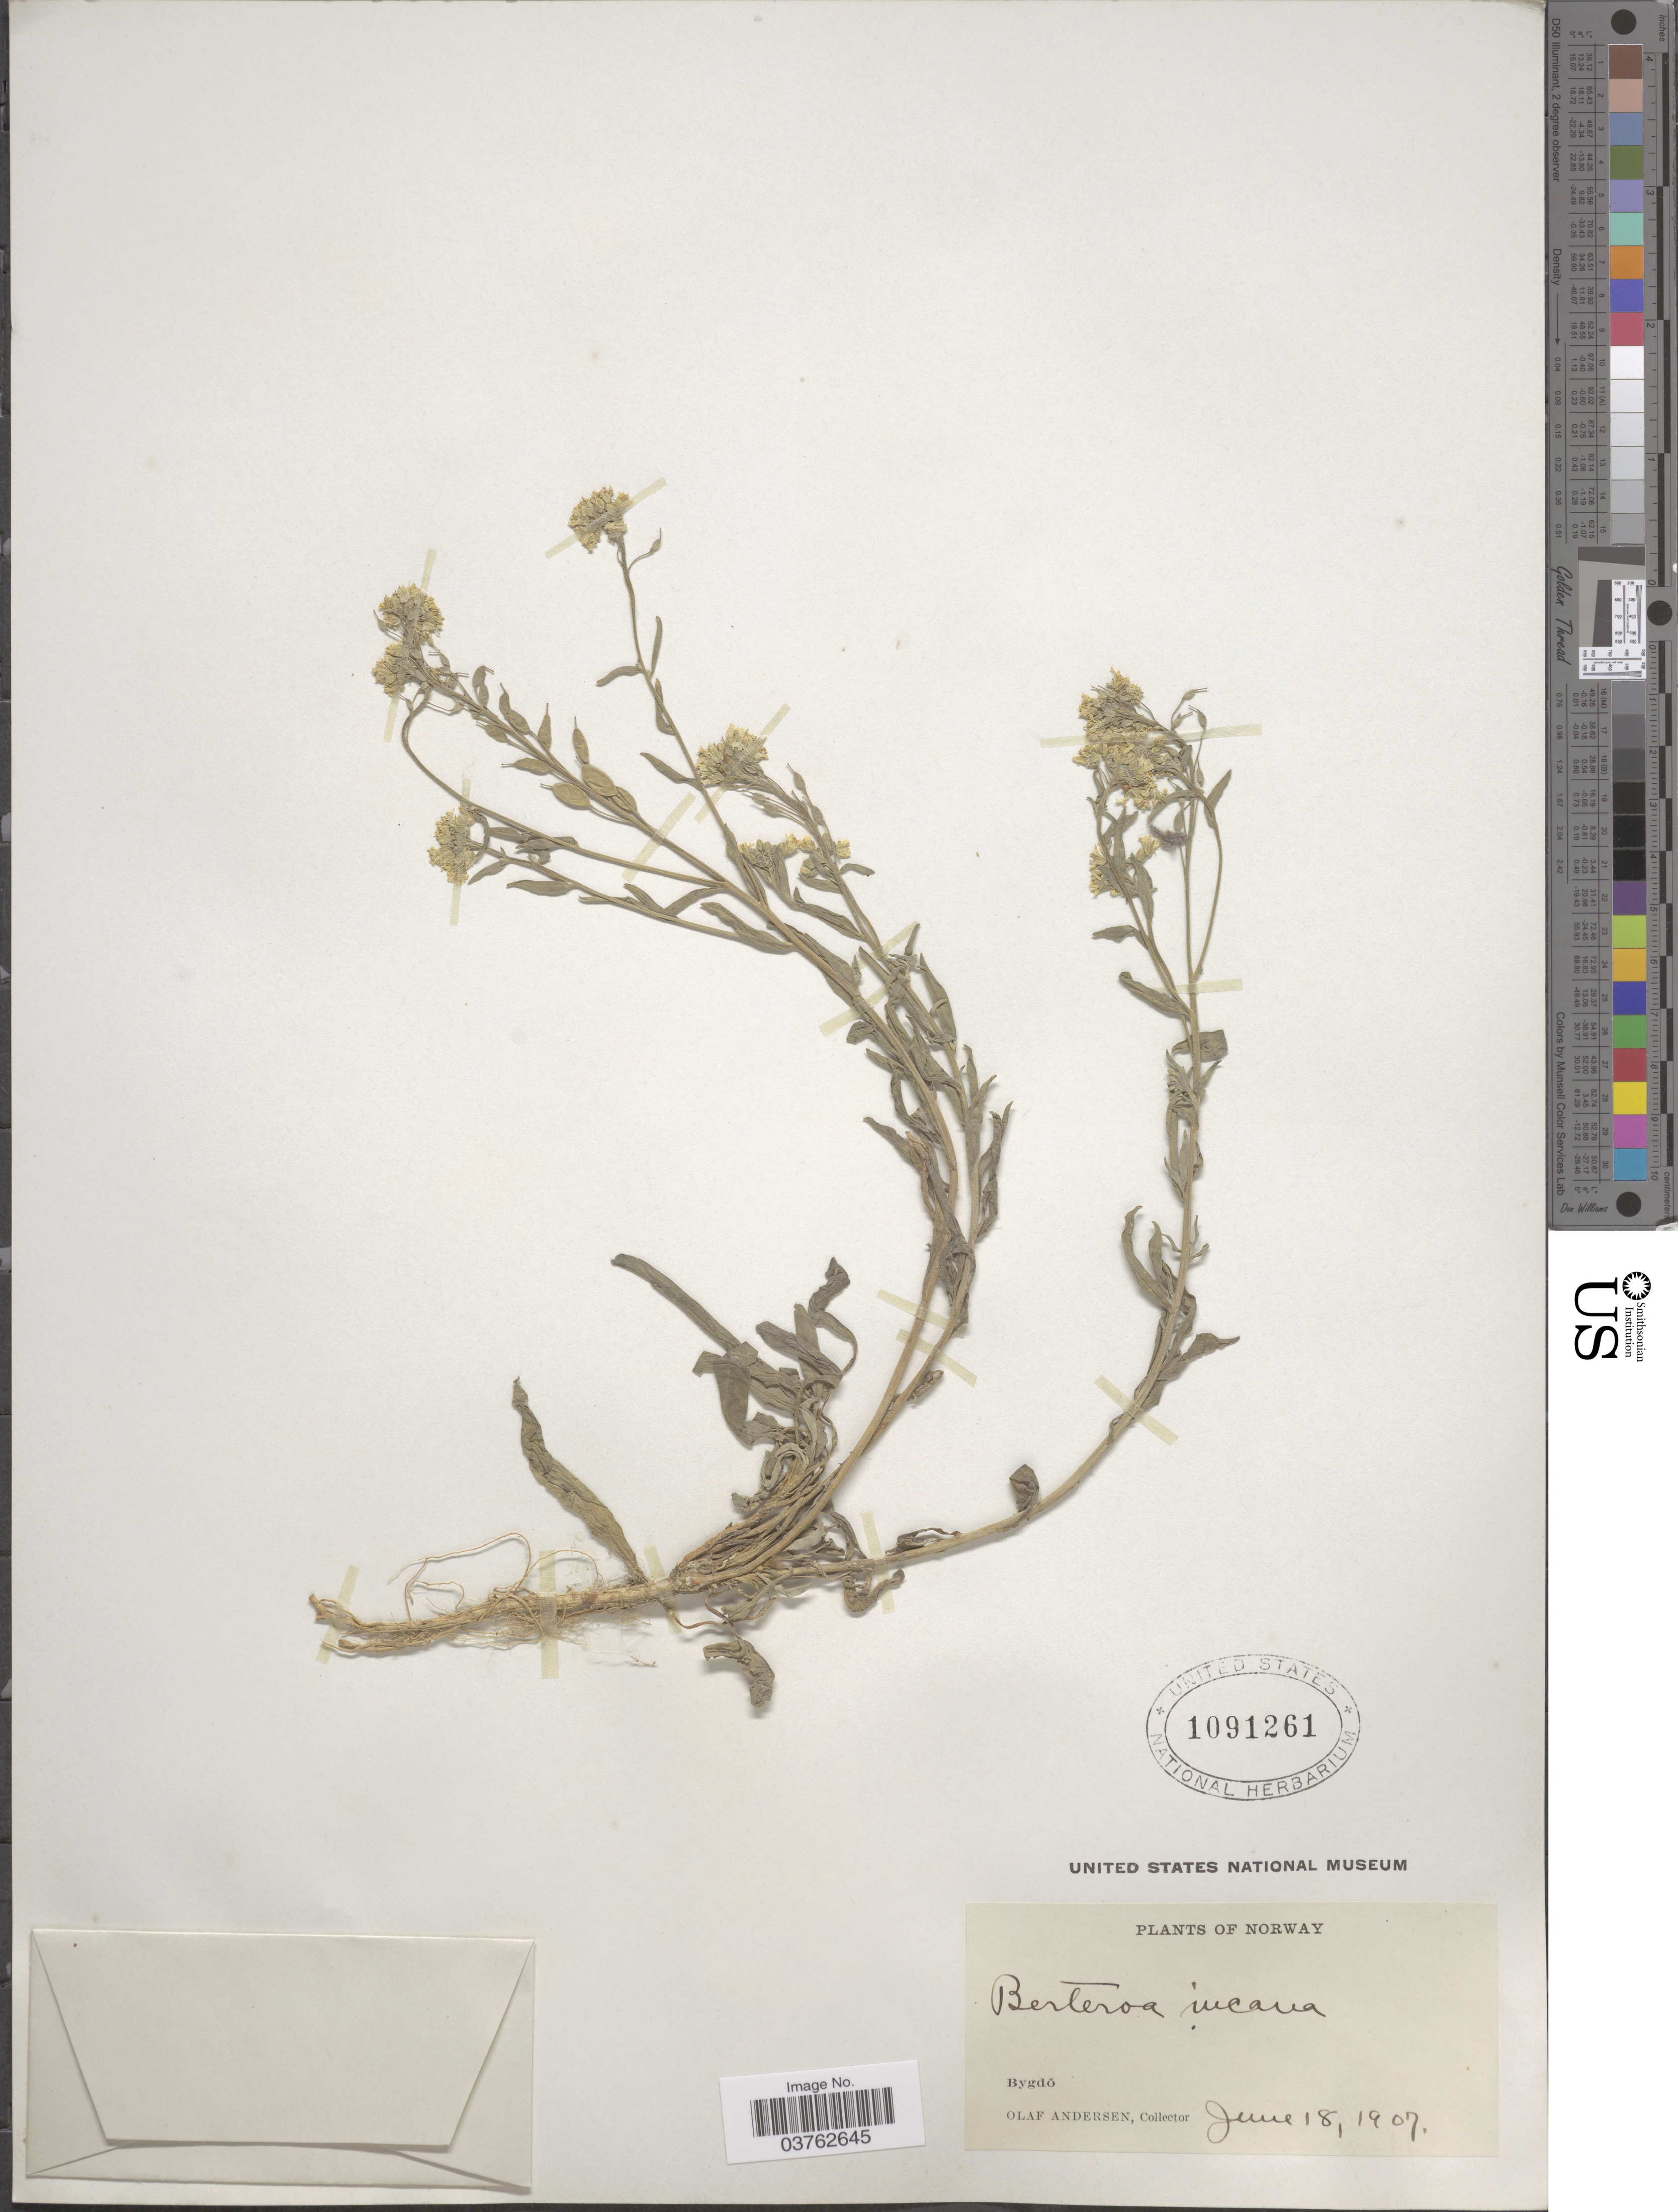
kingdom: Plantae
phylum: Tracheophyta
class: Magnoliopsida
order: Brassicales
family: Brassicaceae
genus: Berteroa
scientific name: Berteroa incana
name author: (L.) DC.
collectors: O. Andersen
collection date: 1907-06-18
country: Norway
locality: Bygdó.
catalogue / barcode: US 1091261